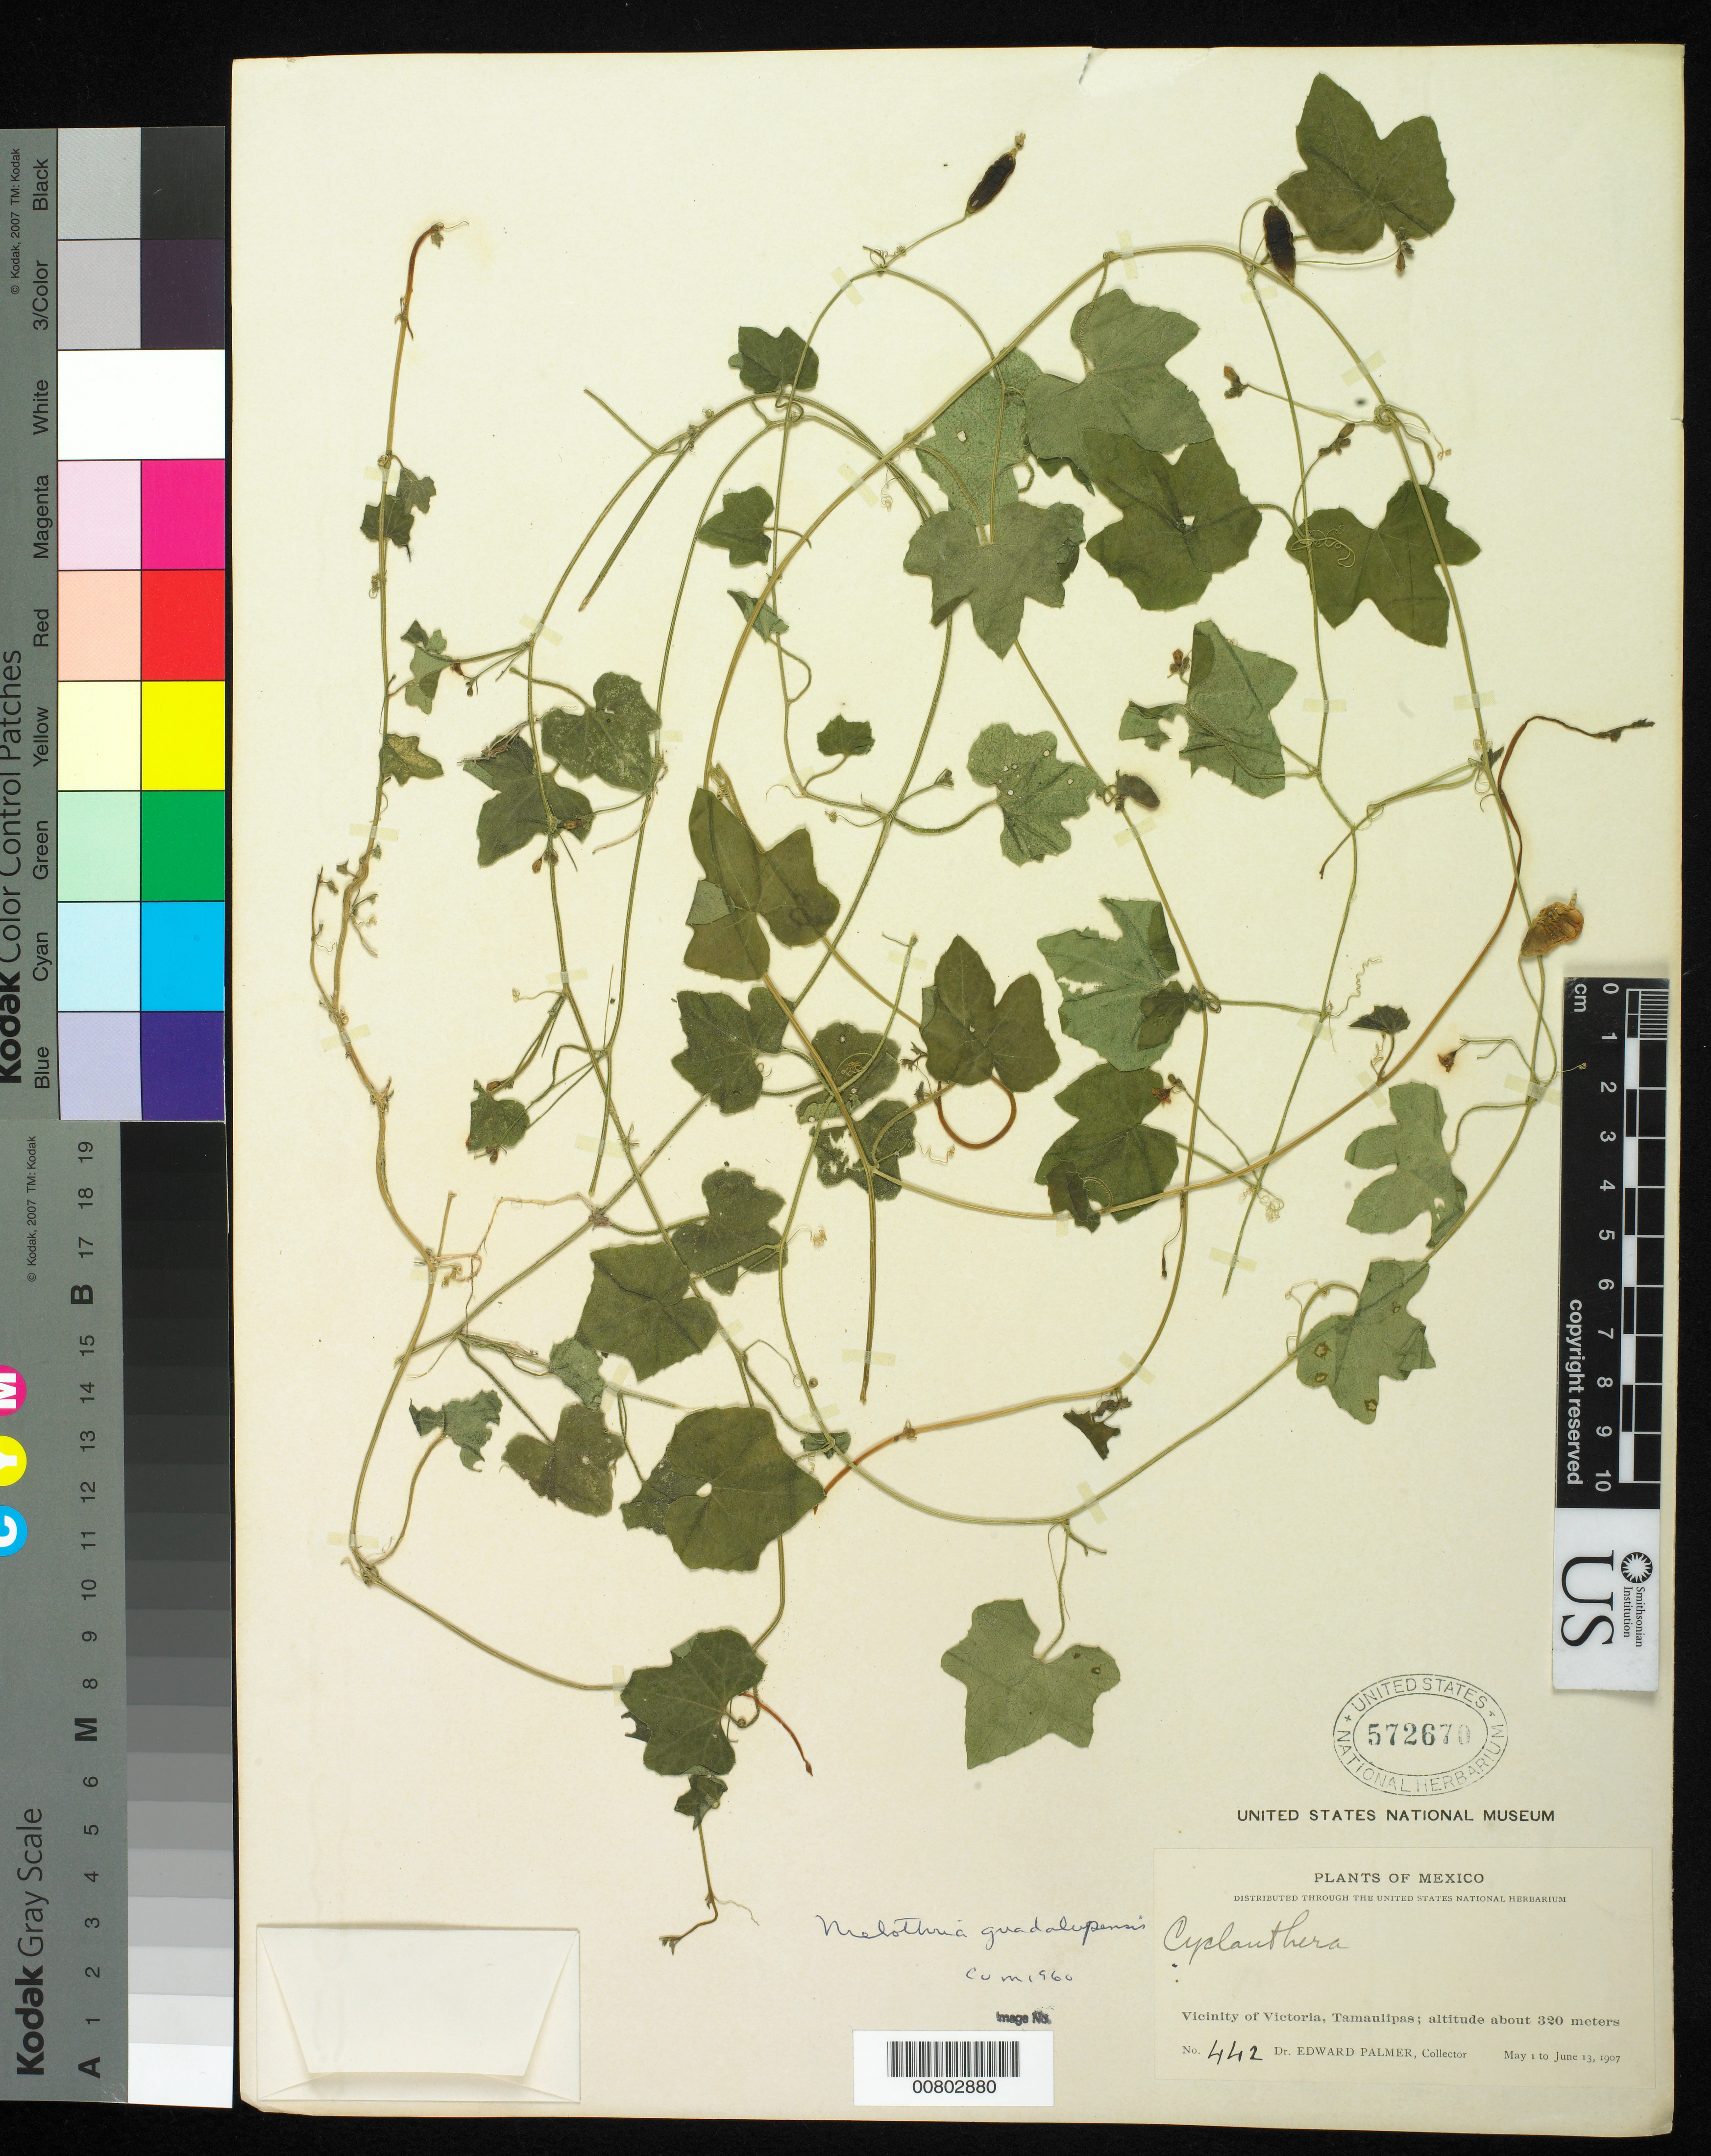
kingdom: Plantae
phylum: Tracheophyta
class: Magnoliopsida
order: Cucurbitales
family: Cucurbitaceae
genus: Melothria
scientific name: Melothria pendula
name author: L.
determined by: U.S. National Herbarium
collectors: E. Palmer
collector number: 442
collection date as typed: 01 May 1907 to 13 Jun 1907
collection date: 1907-05-01/1907-06-13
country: Mexico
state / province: Tamaulipas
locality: Vicinity of Victoria.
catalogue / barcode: US 572670